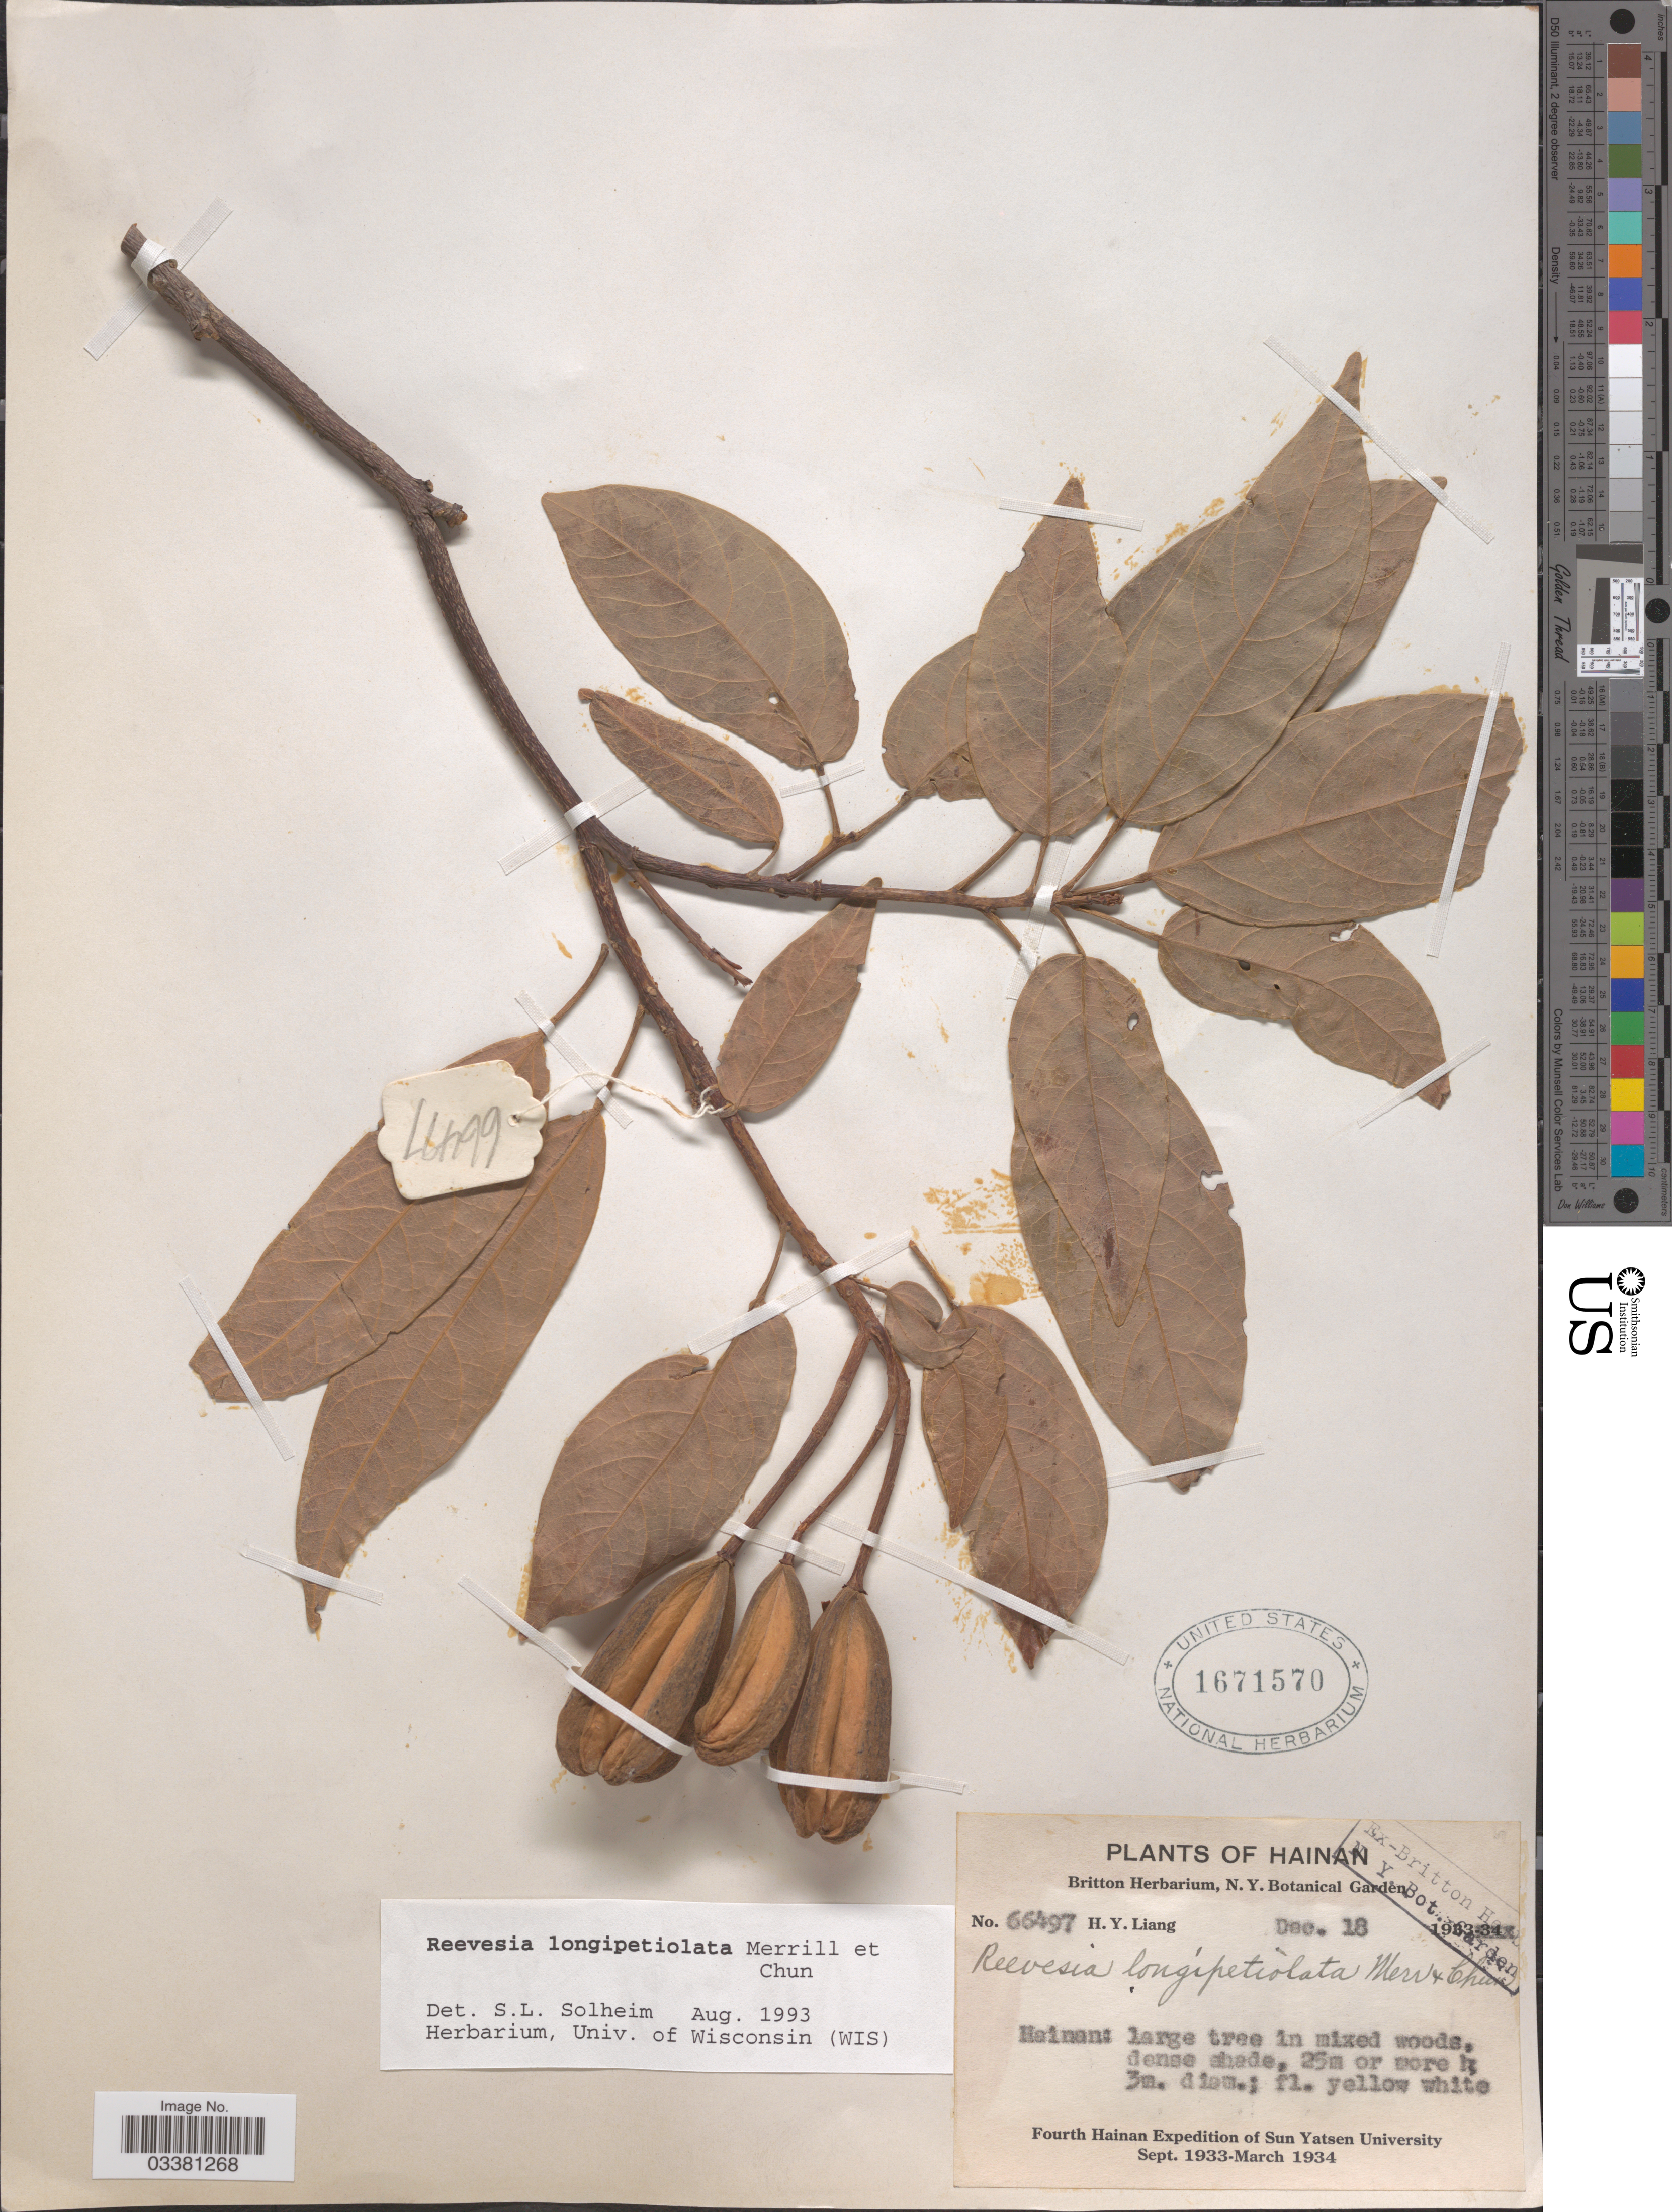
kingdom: Plantae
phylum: Tracheophyta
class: Magnoliopsida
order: Malvales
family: Malvaceae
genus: Reevesia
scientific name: Reevesia longipetiolata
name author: Merr. & Chun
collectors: H. Y. Liang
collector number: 66497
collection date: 1933-12-18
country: China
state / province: Hainan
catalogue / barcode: US 1671570